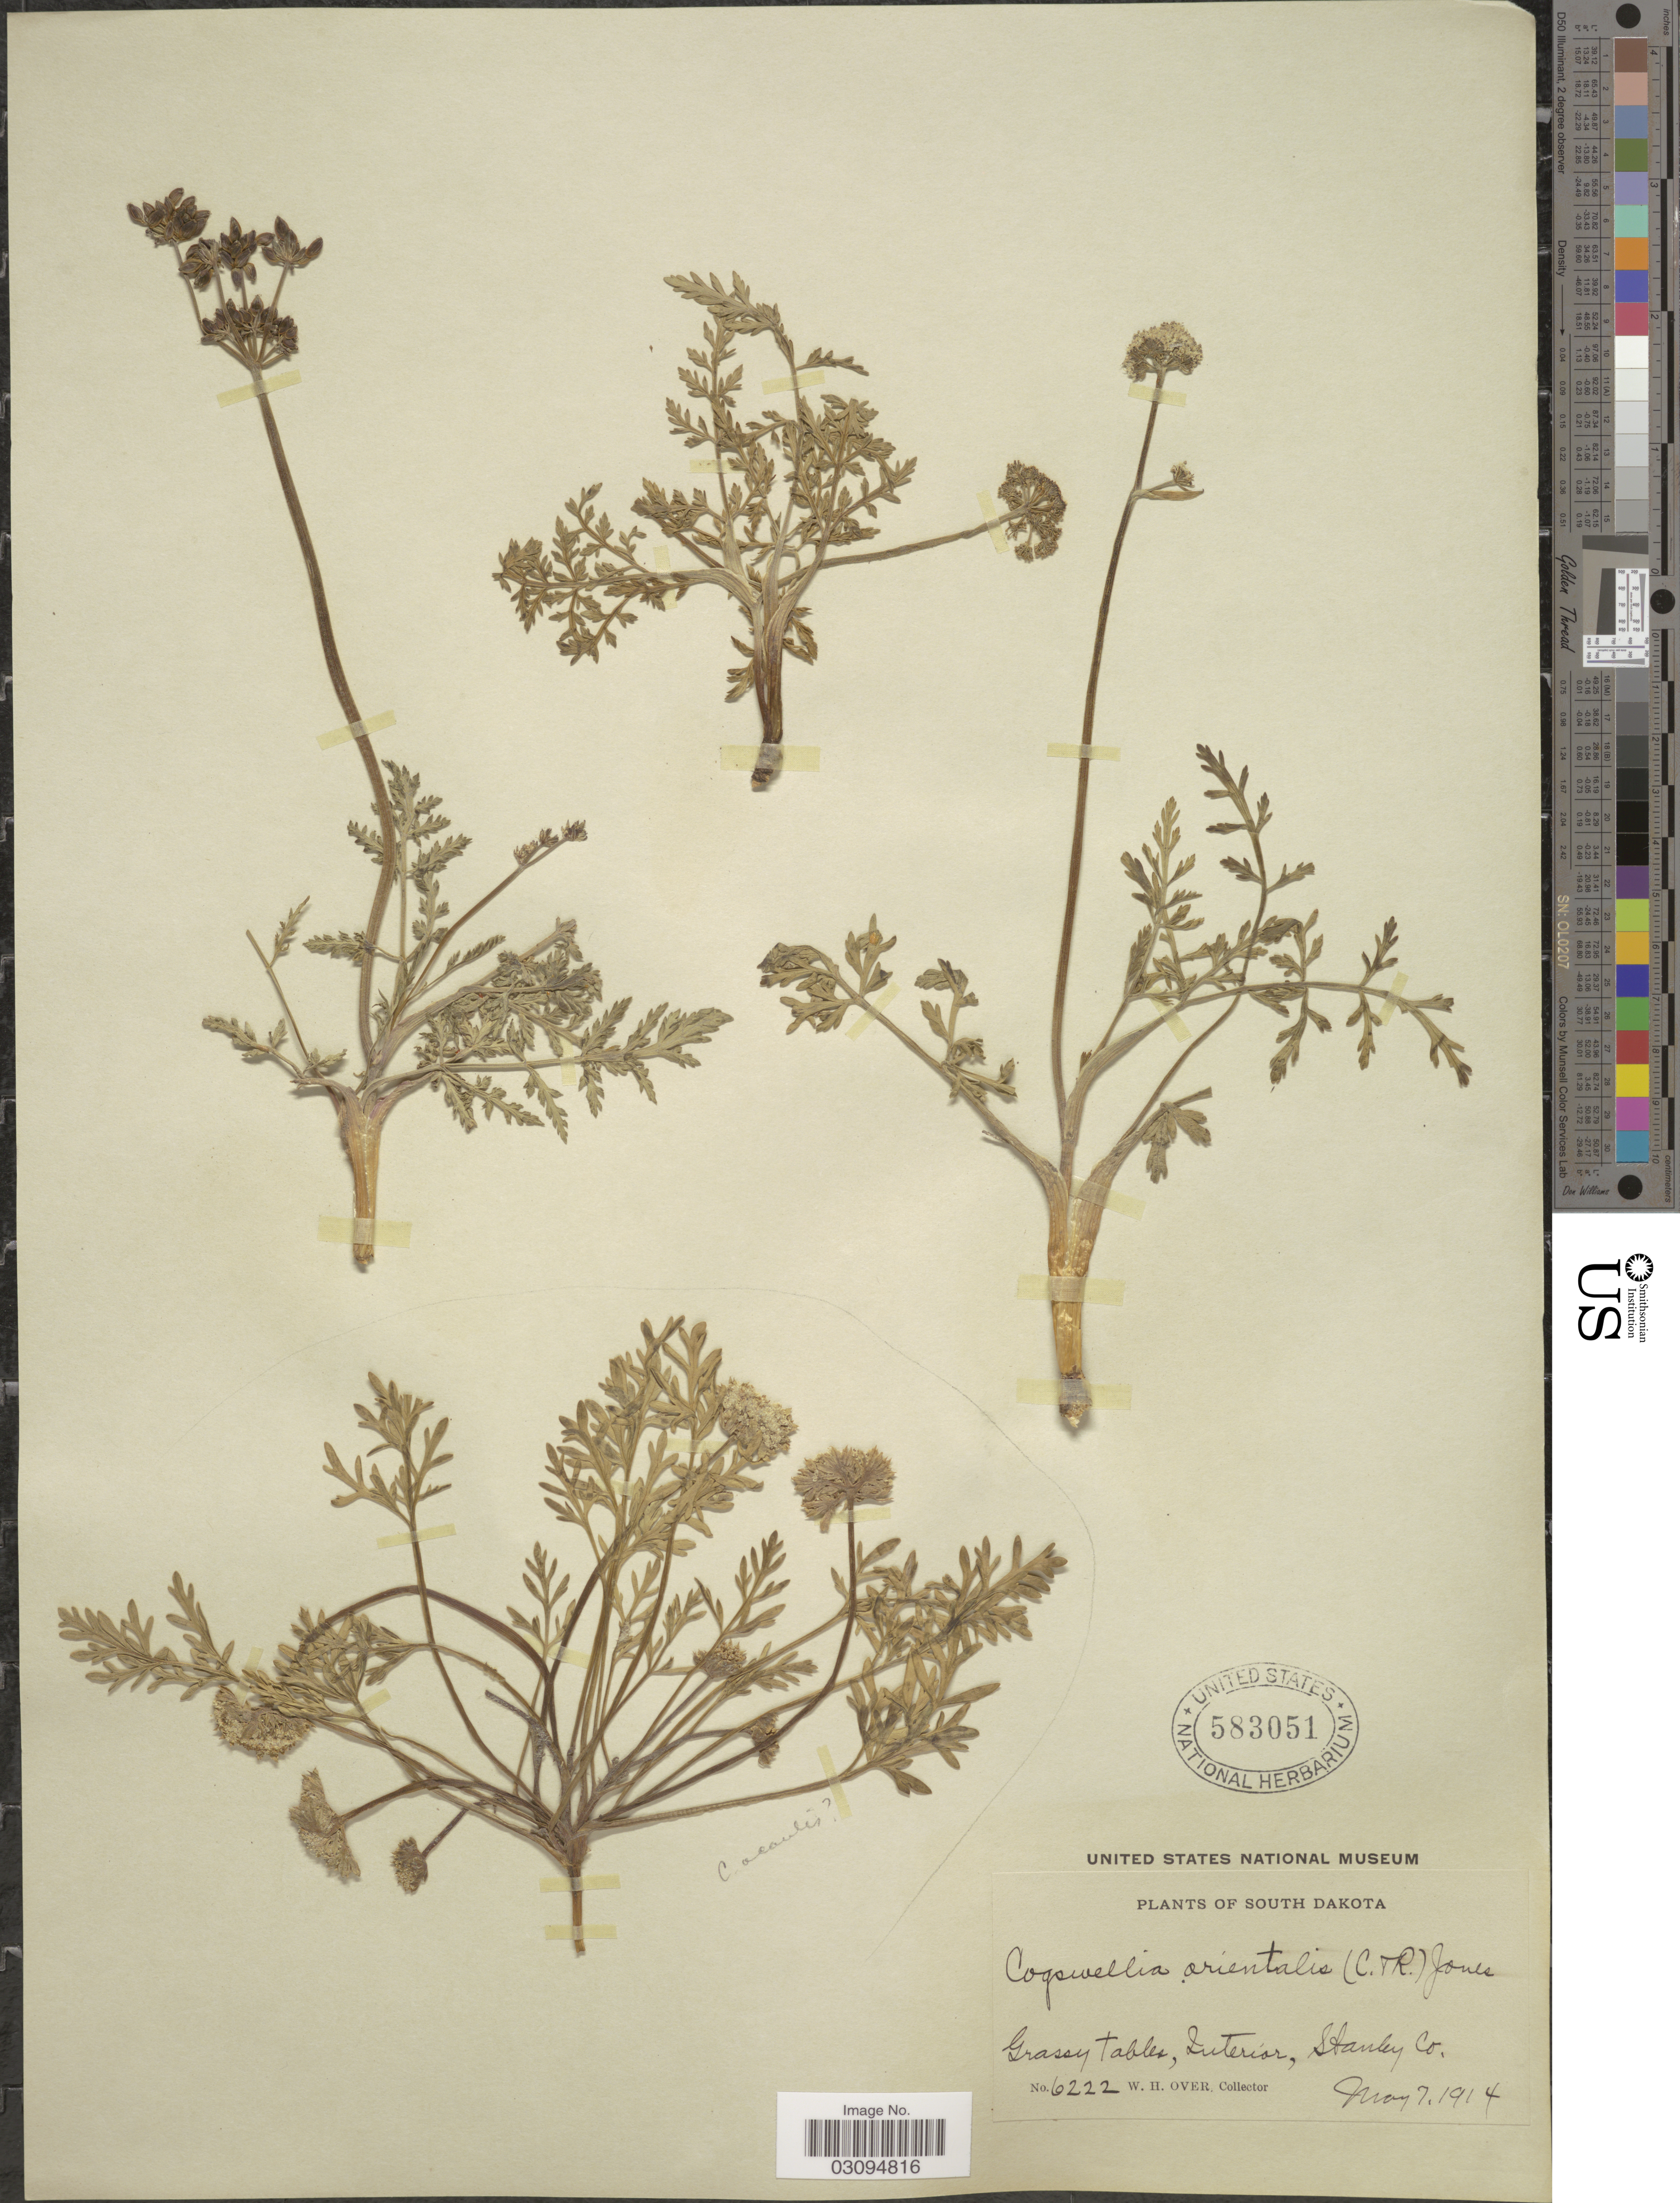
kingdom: Plantae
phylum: Tracheophyta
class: Magnoliopsida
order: Apiales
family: Apiaceae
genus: Lomatium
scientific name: Lomatium orientale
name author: J.M. Coult. & Rose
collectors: W. Over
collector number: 6222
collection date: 1914-05-07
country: United States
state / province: South Dakota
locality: Grassy tables, Interior, Stanley Co.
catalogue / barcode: US 583051